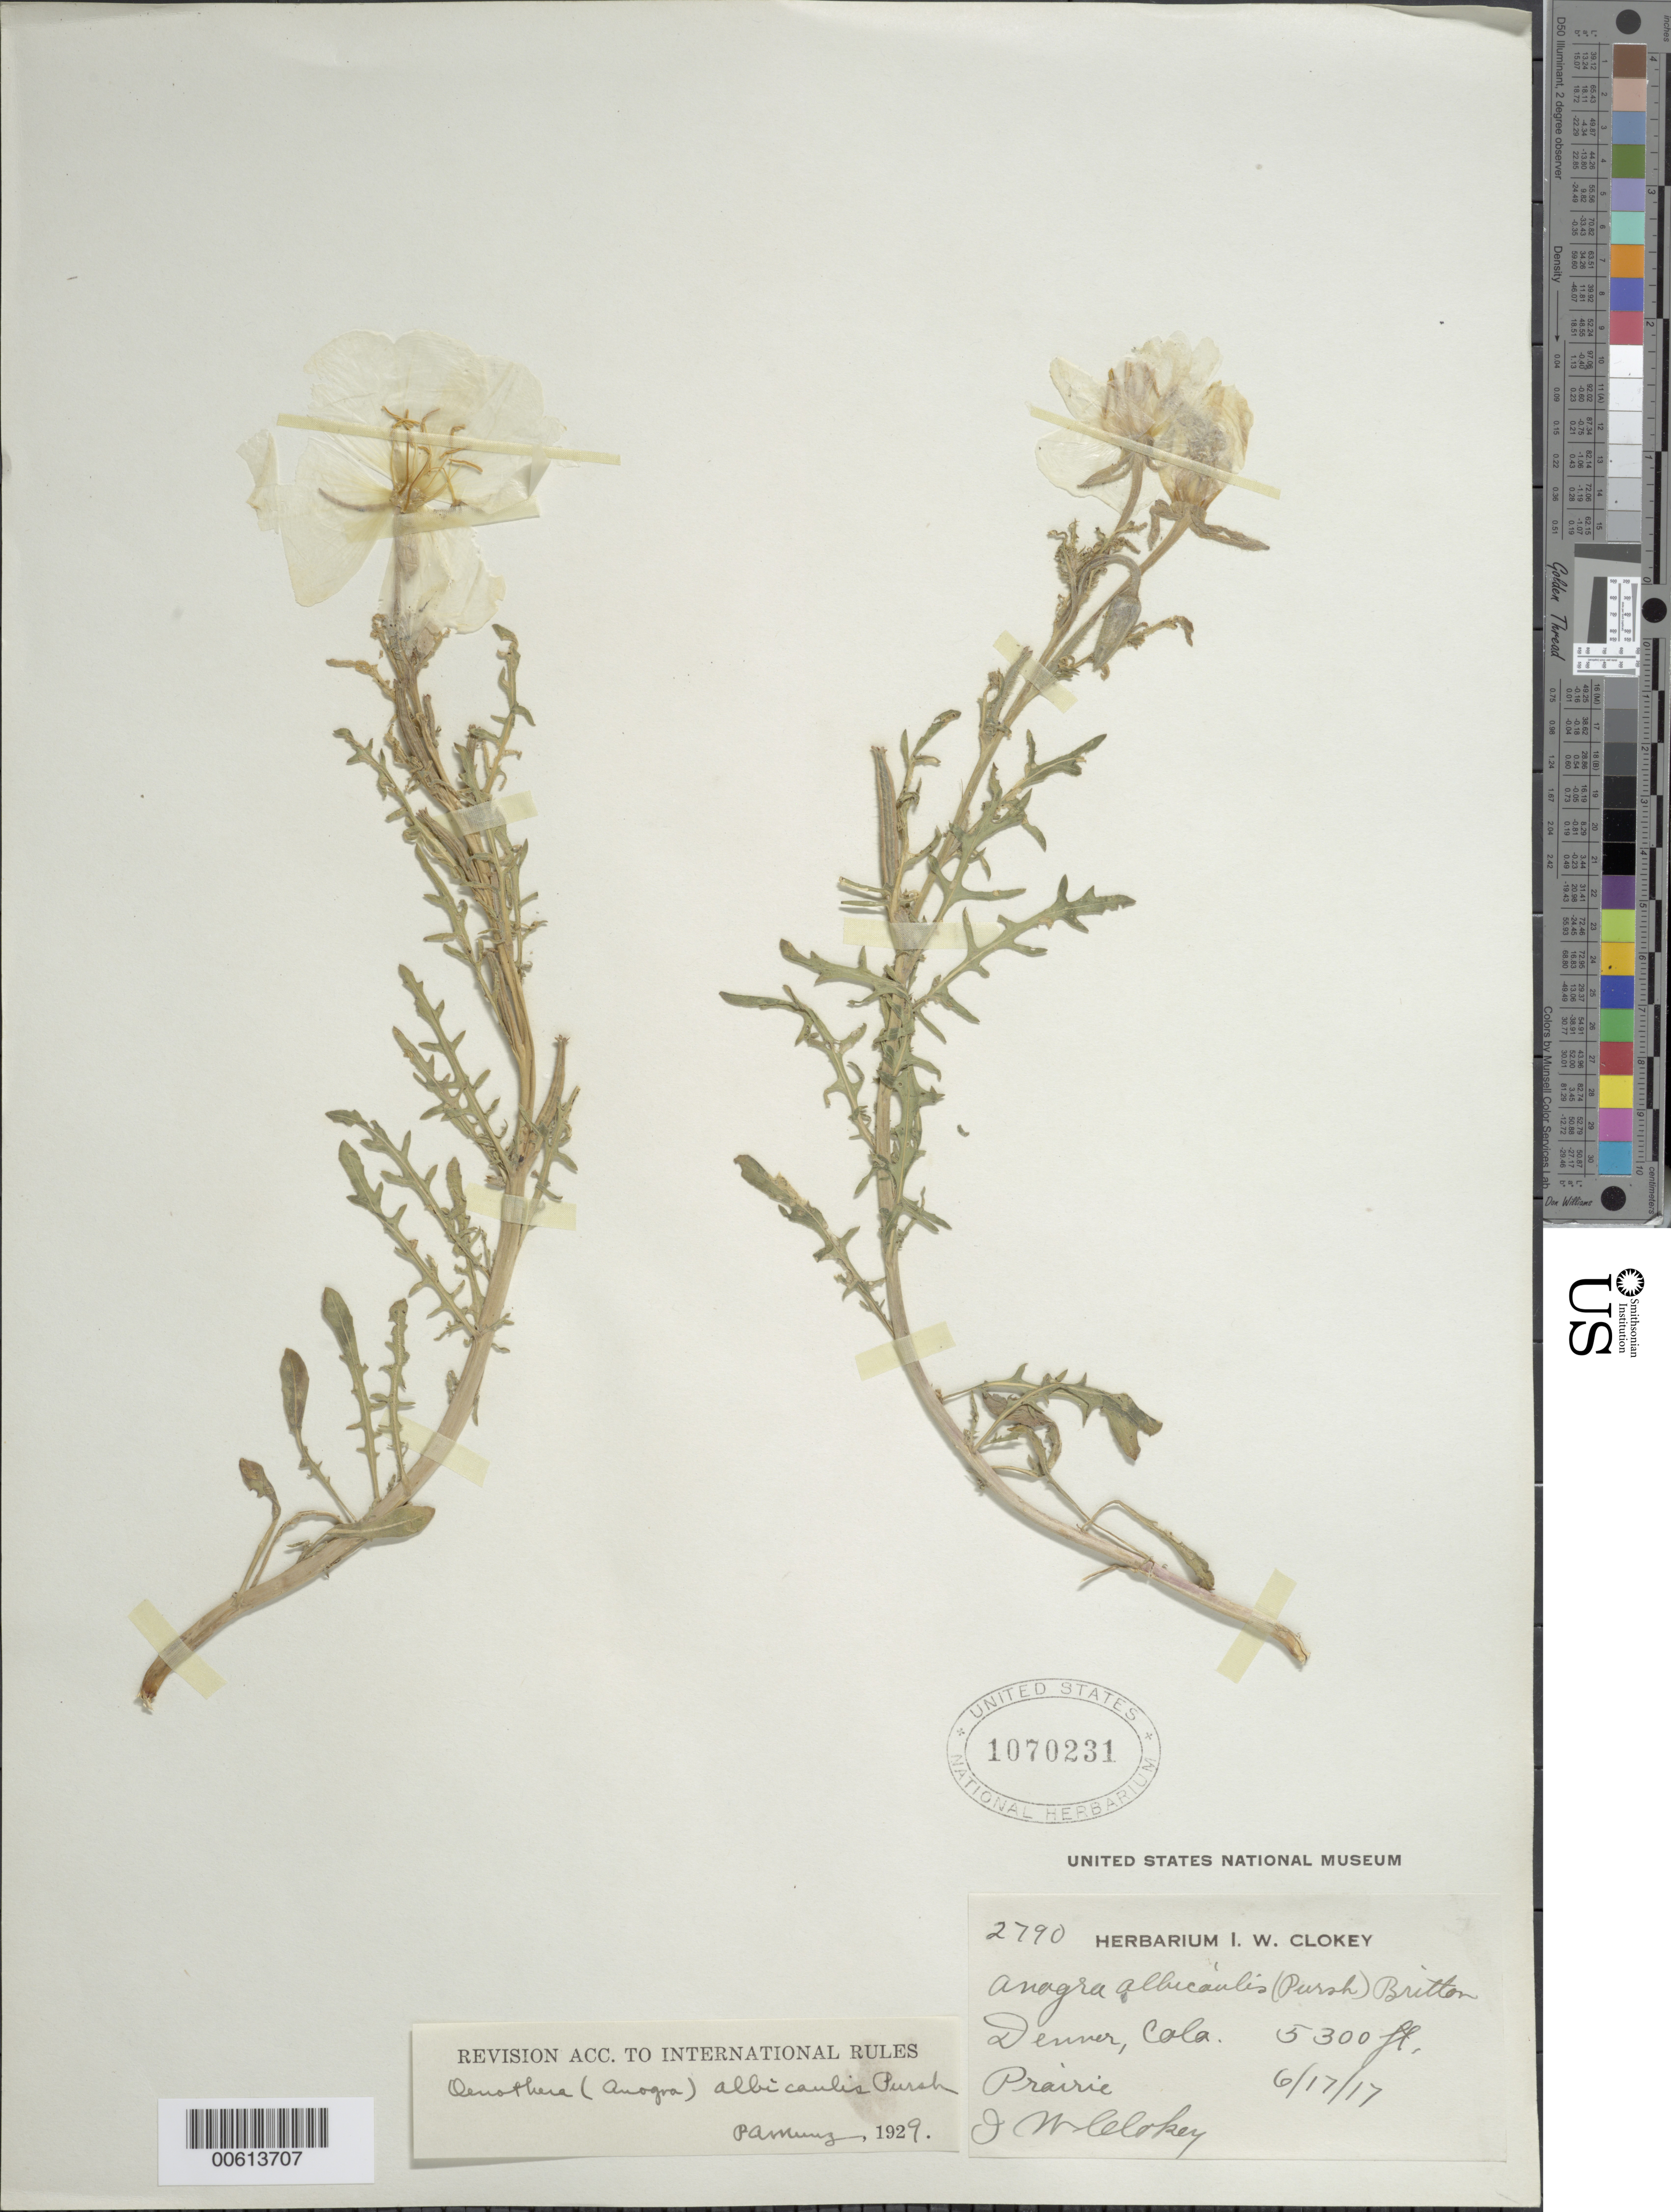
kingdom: Plantae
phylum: Tracheophyta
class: Magnoliopsida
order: Myrtales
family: Onagraceae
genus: Oenothera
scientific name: Oenothera albicaulis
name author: Pursh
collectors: I. W. Clokey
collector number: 2790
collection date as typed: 17 Jun 1917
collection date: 1917-06-17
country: United States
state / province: Colorado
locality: Denver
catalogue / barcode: US 1070231